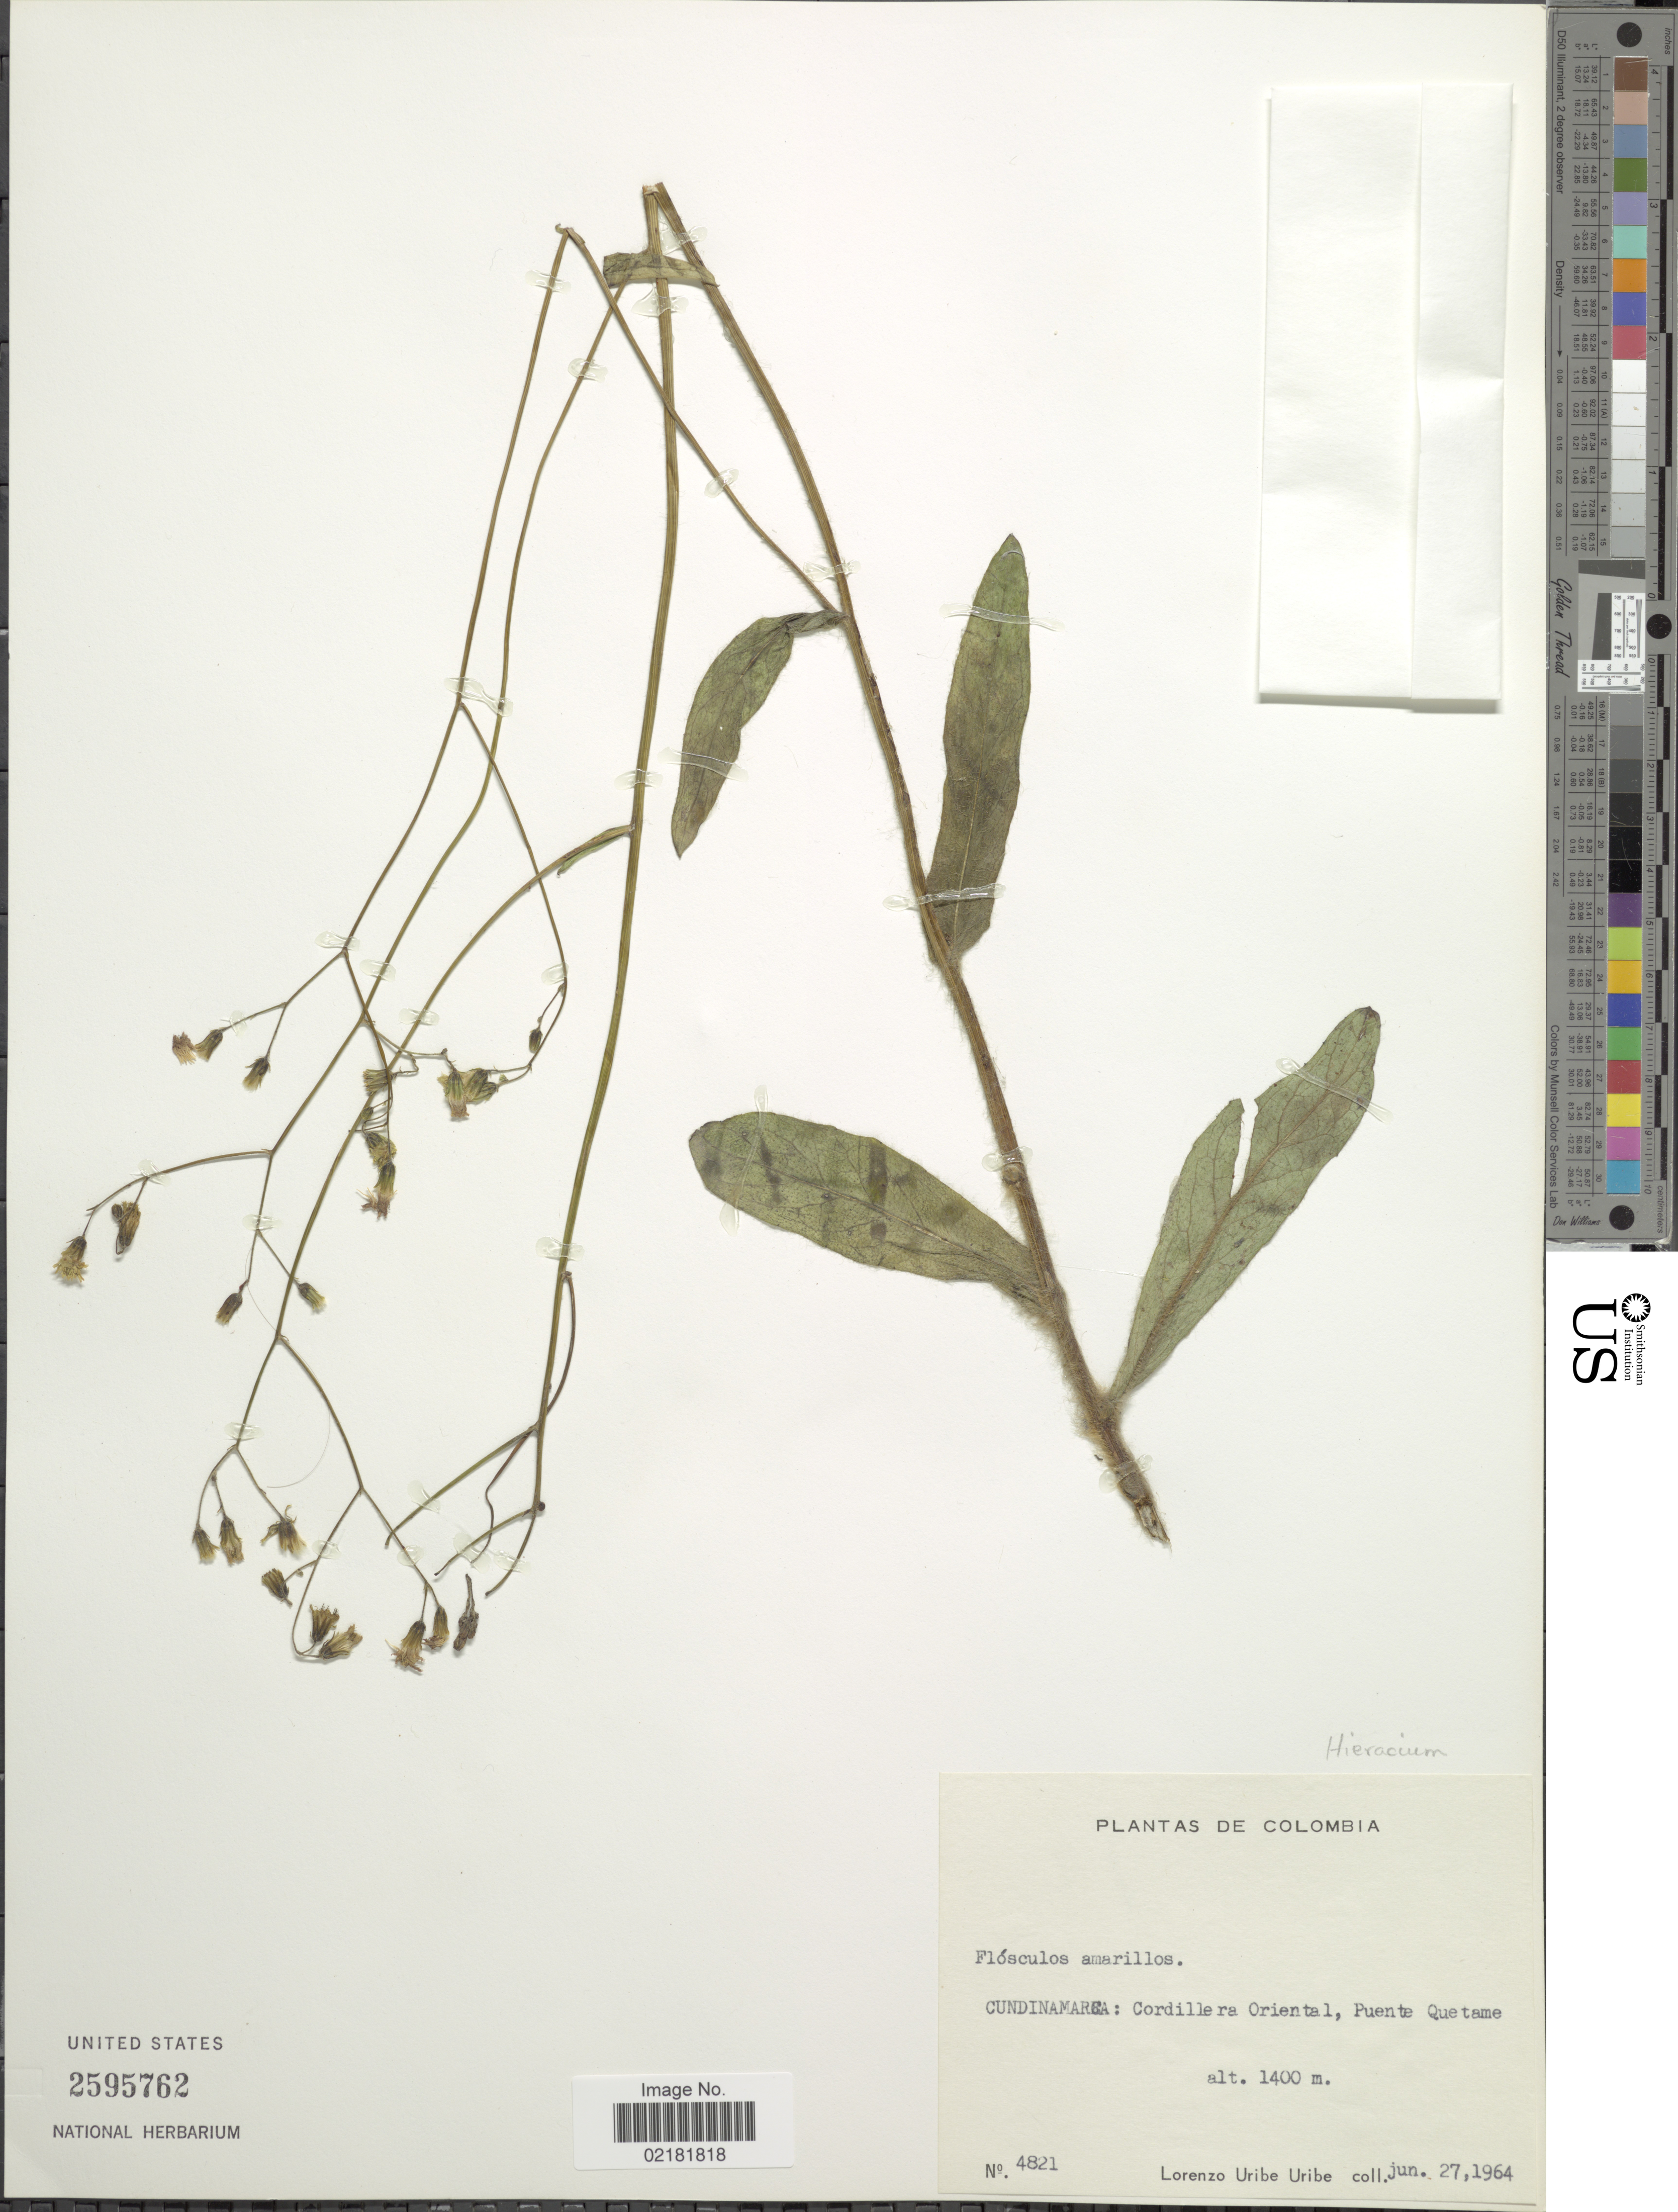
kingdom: Plantae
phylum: Tracheophyta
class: Magnoliopsida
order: Asterales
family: Asteraceae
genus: Hieracium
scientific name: Hieracium repandulare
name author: Druce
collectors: L. Uribe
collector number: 4821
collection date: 1964-06-27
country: Colombia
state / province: Cundinamarca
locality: Cordillera Oriental, Puente Quetame.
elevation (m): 1400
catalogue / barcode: US 2595762